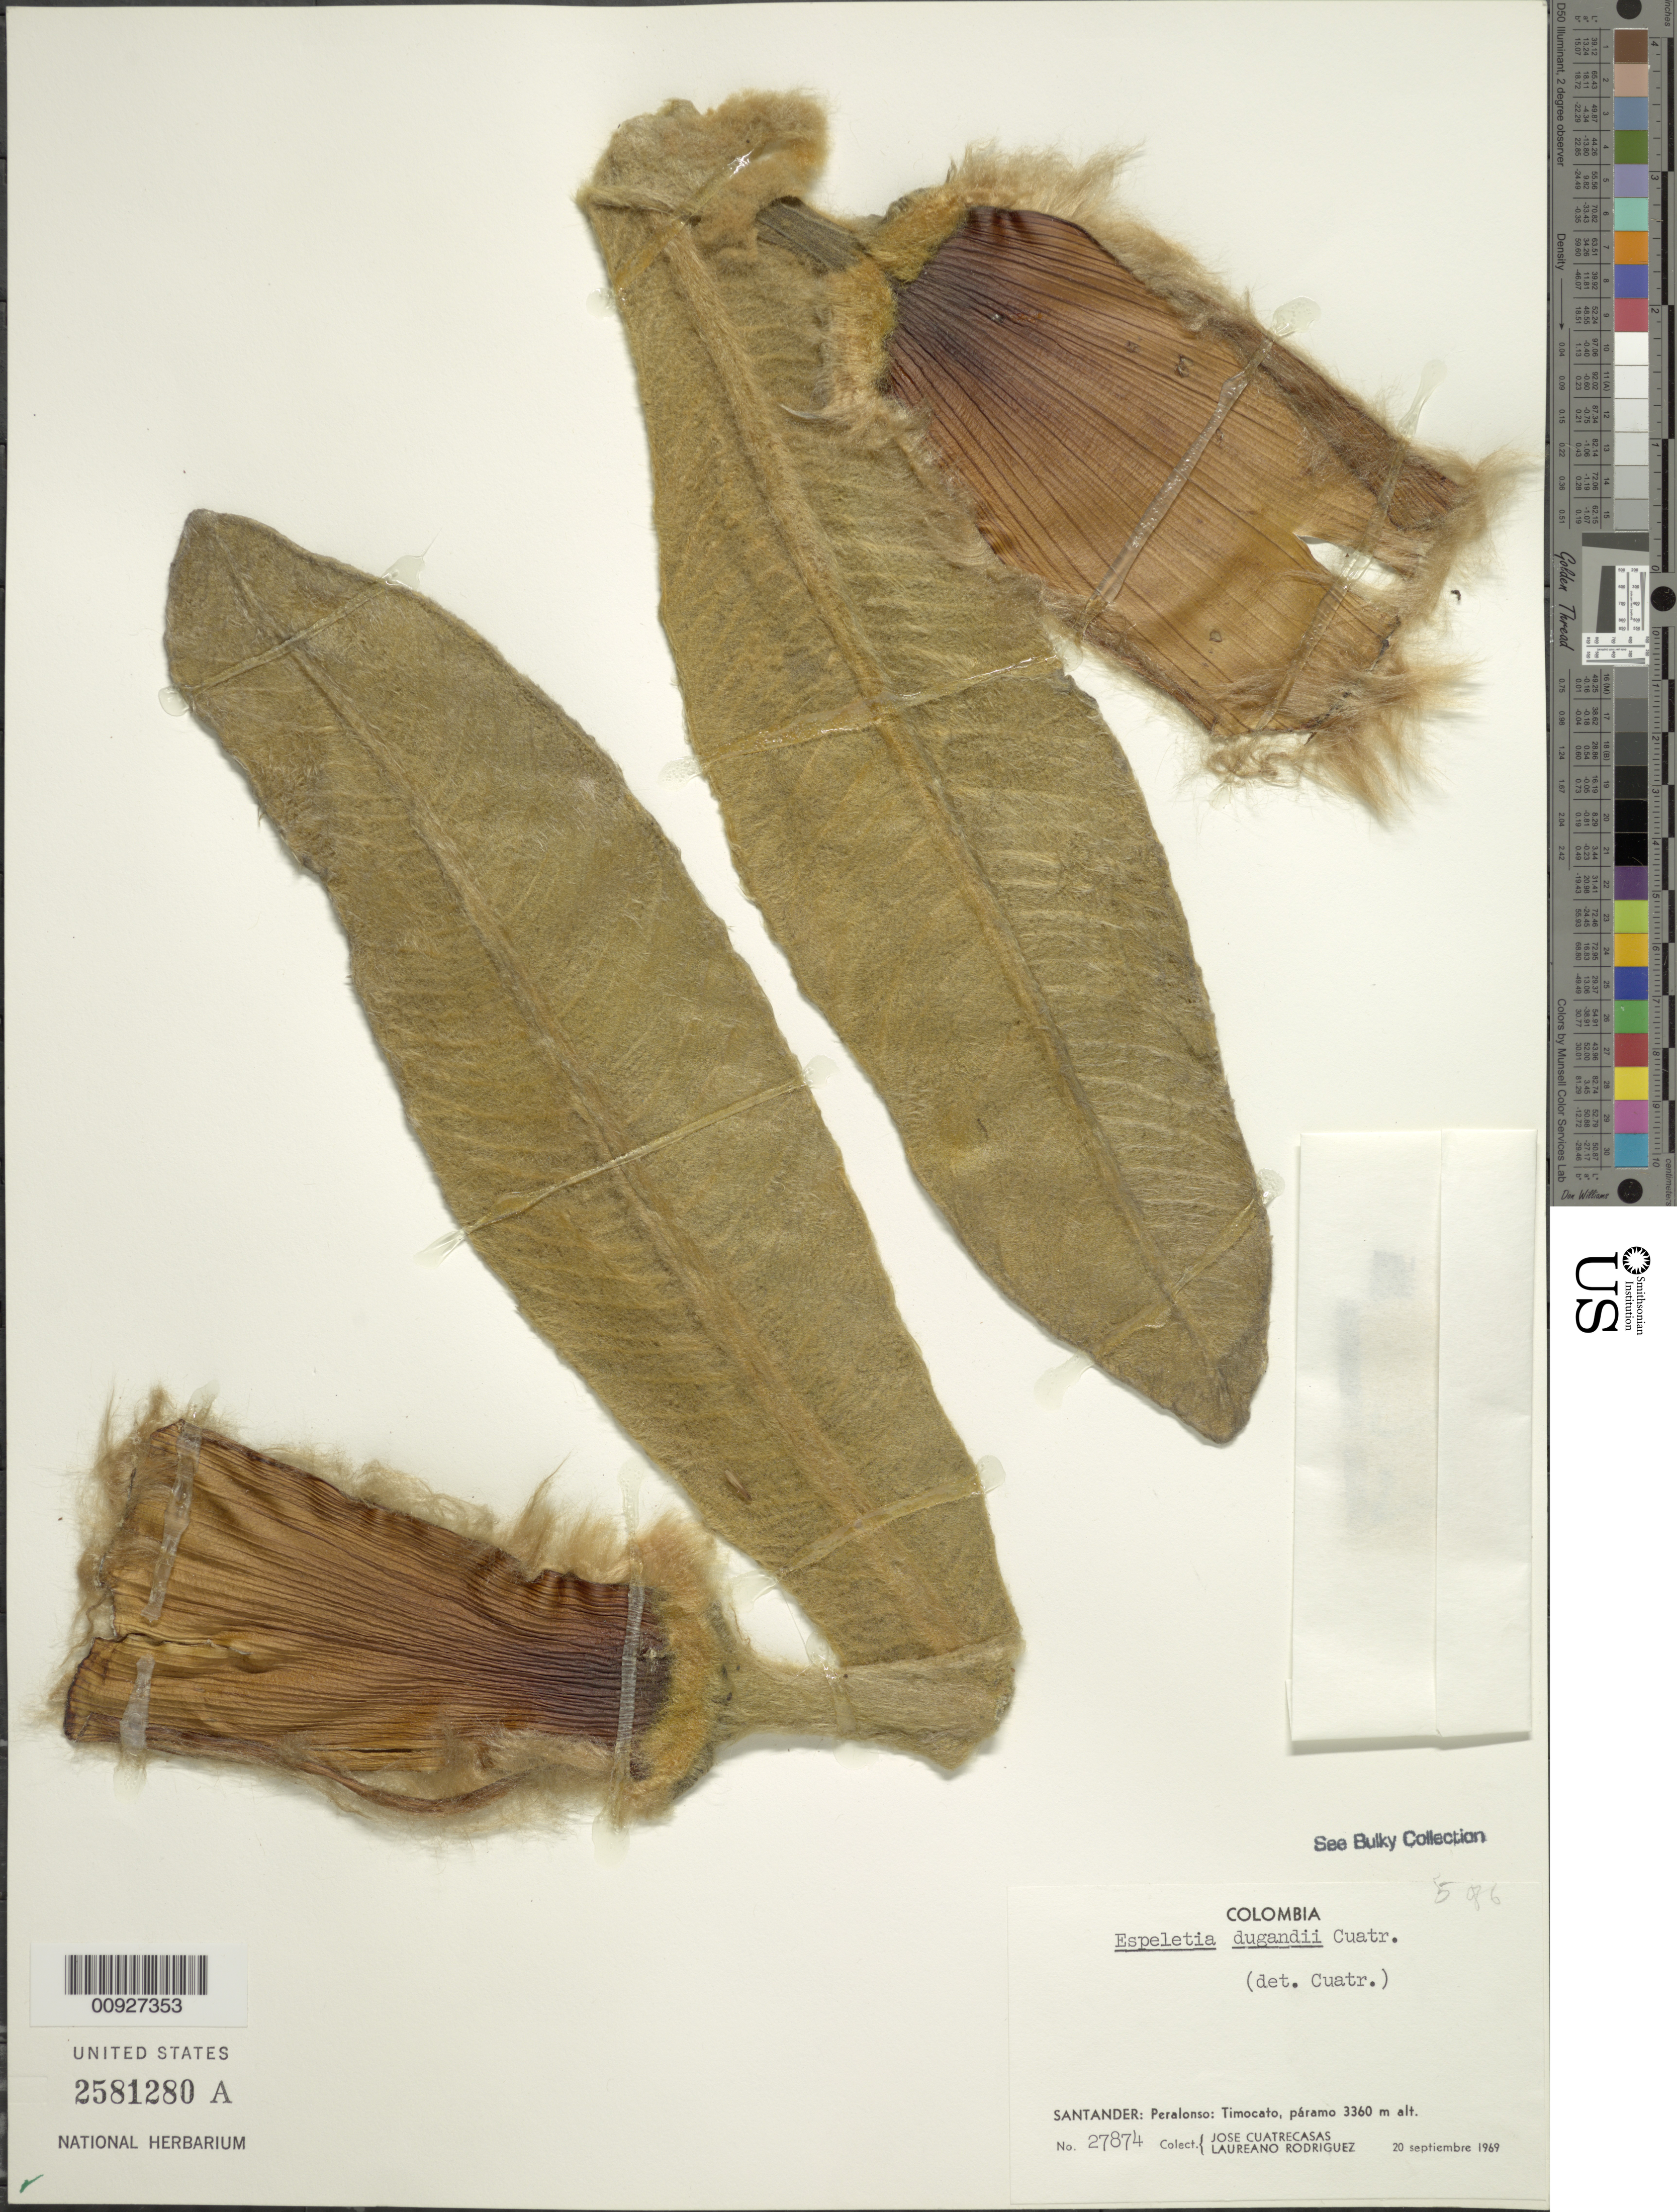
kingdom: Plantae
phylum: Tracheophyta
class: Magnoliopsida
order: Asterales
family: Asteraceae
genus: Espeletia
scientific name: Espeletia dugandii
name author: Cuatrec.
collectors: J. Cuatrecasas & L. Rodriguez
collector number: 27874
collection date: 1969-09-20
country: Colombia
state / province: Santander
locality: Peralonso: Timocato.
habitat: Páramo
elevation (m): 3360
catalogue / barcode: US 2581280A